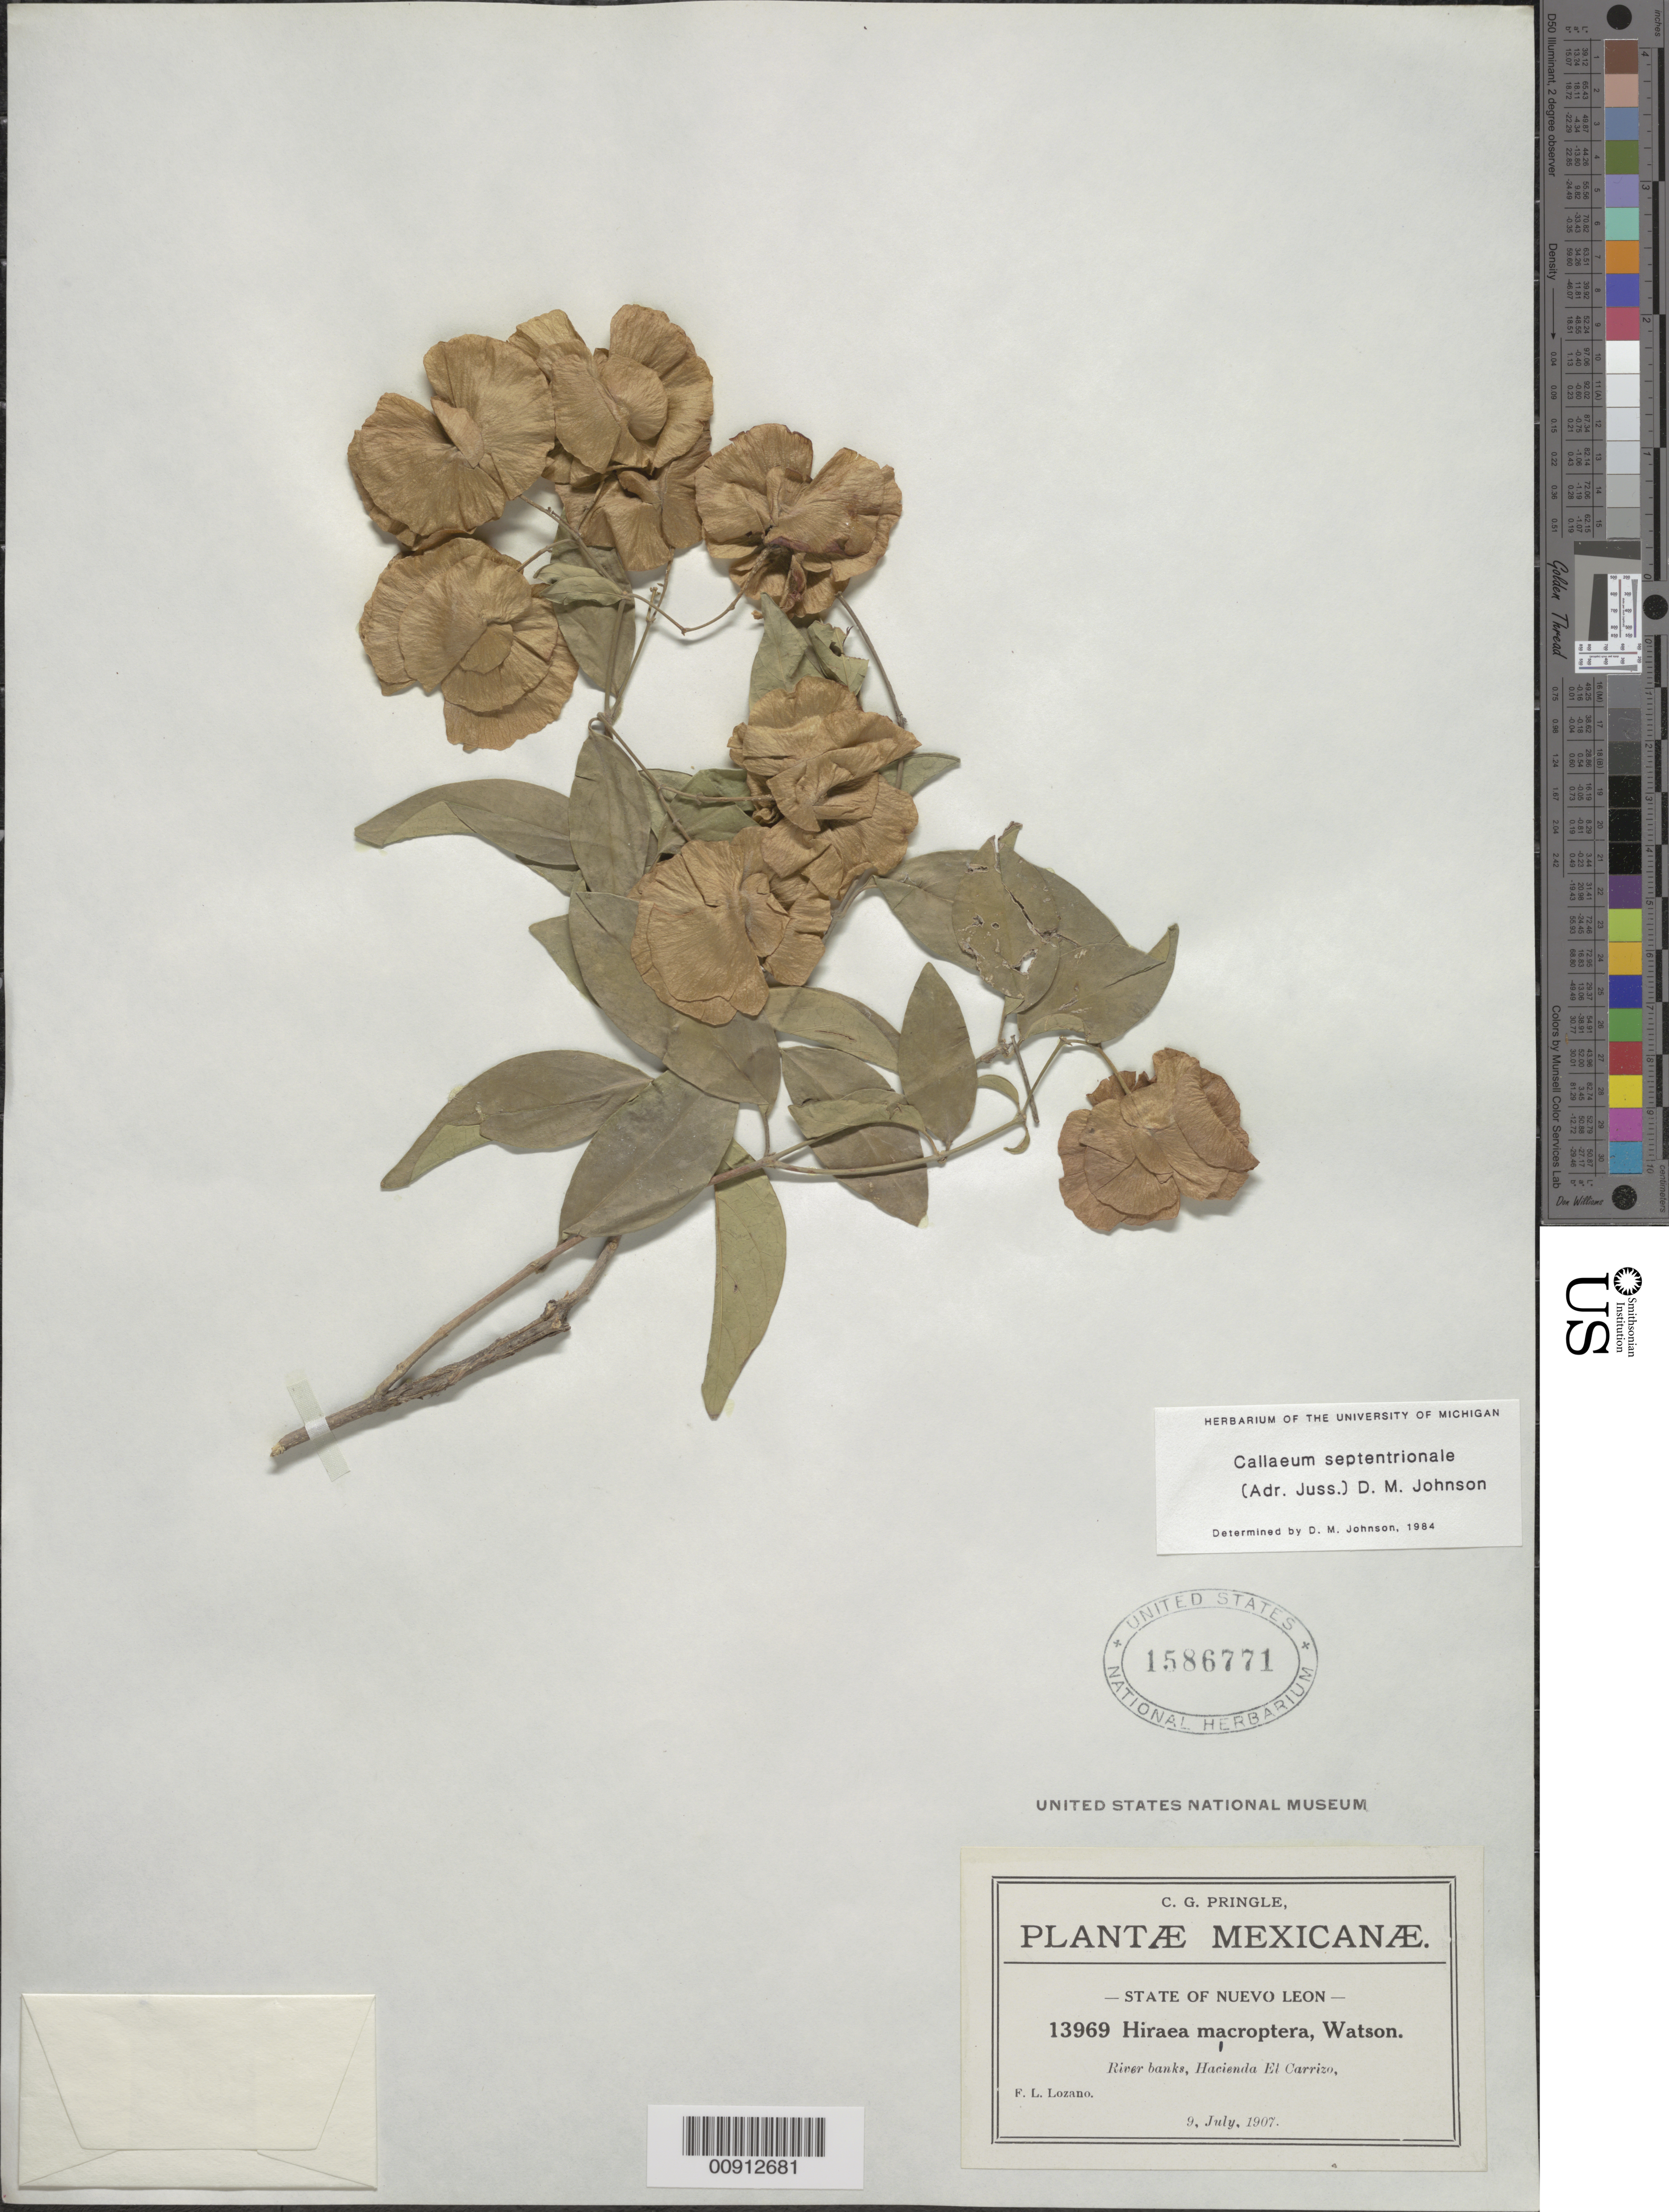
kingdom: Plantae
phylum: Tracheophyta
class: Magnoliopsida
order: Malpighiales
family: Malpighiaceae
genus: Callaeum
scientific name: Callaeum septentrionale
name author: (A. Juss.) D.M. Johnson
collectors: C. G. Pringle & F. Lozano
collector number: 13969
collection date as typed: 09 Jul 1907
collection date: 1907-07-09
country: Mexico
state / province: Nuevo León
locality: hacienda El Carrizo, State of Nuevo León.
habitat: River banks.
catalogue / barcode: US 1586771